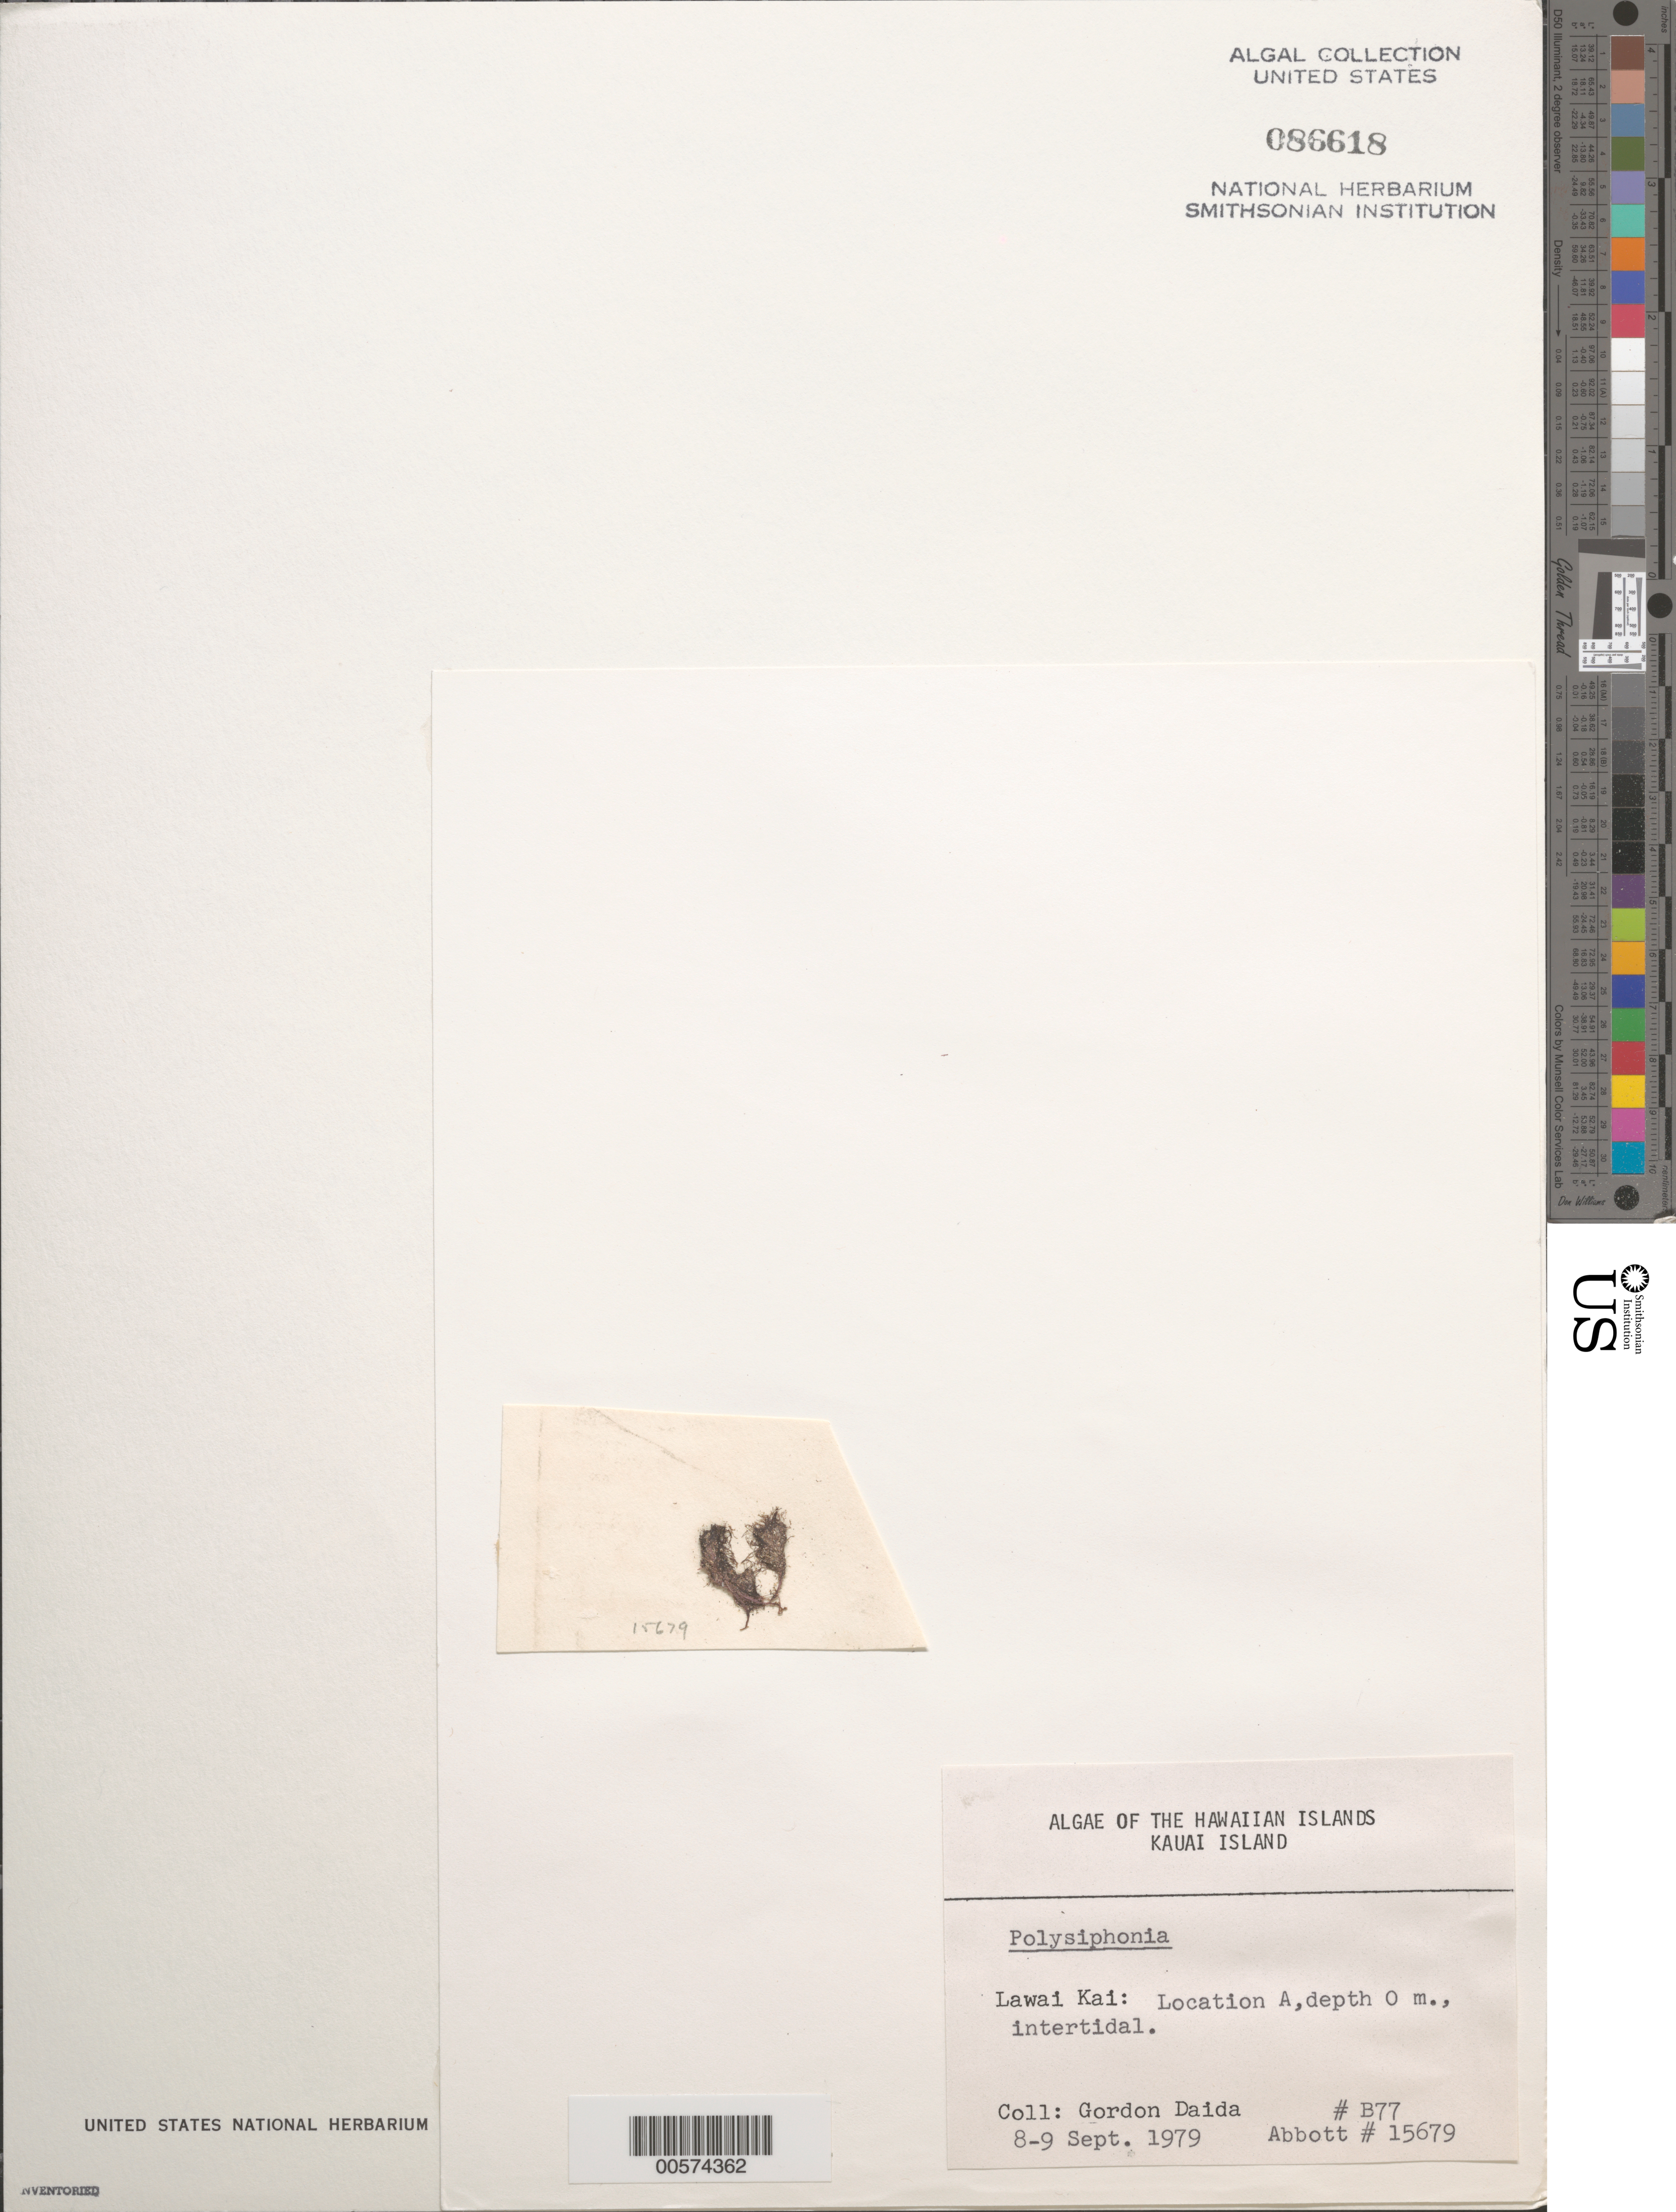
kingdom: Plantae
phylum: Rhodophyta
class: Florideophyceae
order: Ceramiales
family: Rhodomelaceae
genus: Polysiphonia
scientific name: Polysiphonia sp.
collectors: G. Daida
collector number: B77 & IAA 15679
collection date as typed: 08 Sep 1979 to 09 Sep 1979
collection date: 1979-09-08/1979-09-09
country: United States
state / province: Hawaii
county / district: Kaui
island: Kaua'i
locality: Lawai Kai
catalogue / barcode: US 86618